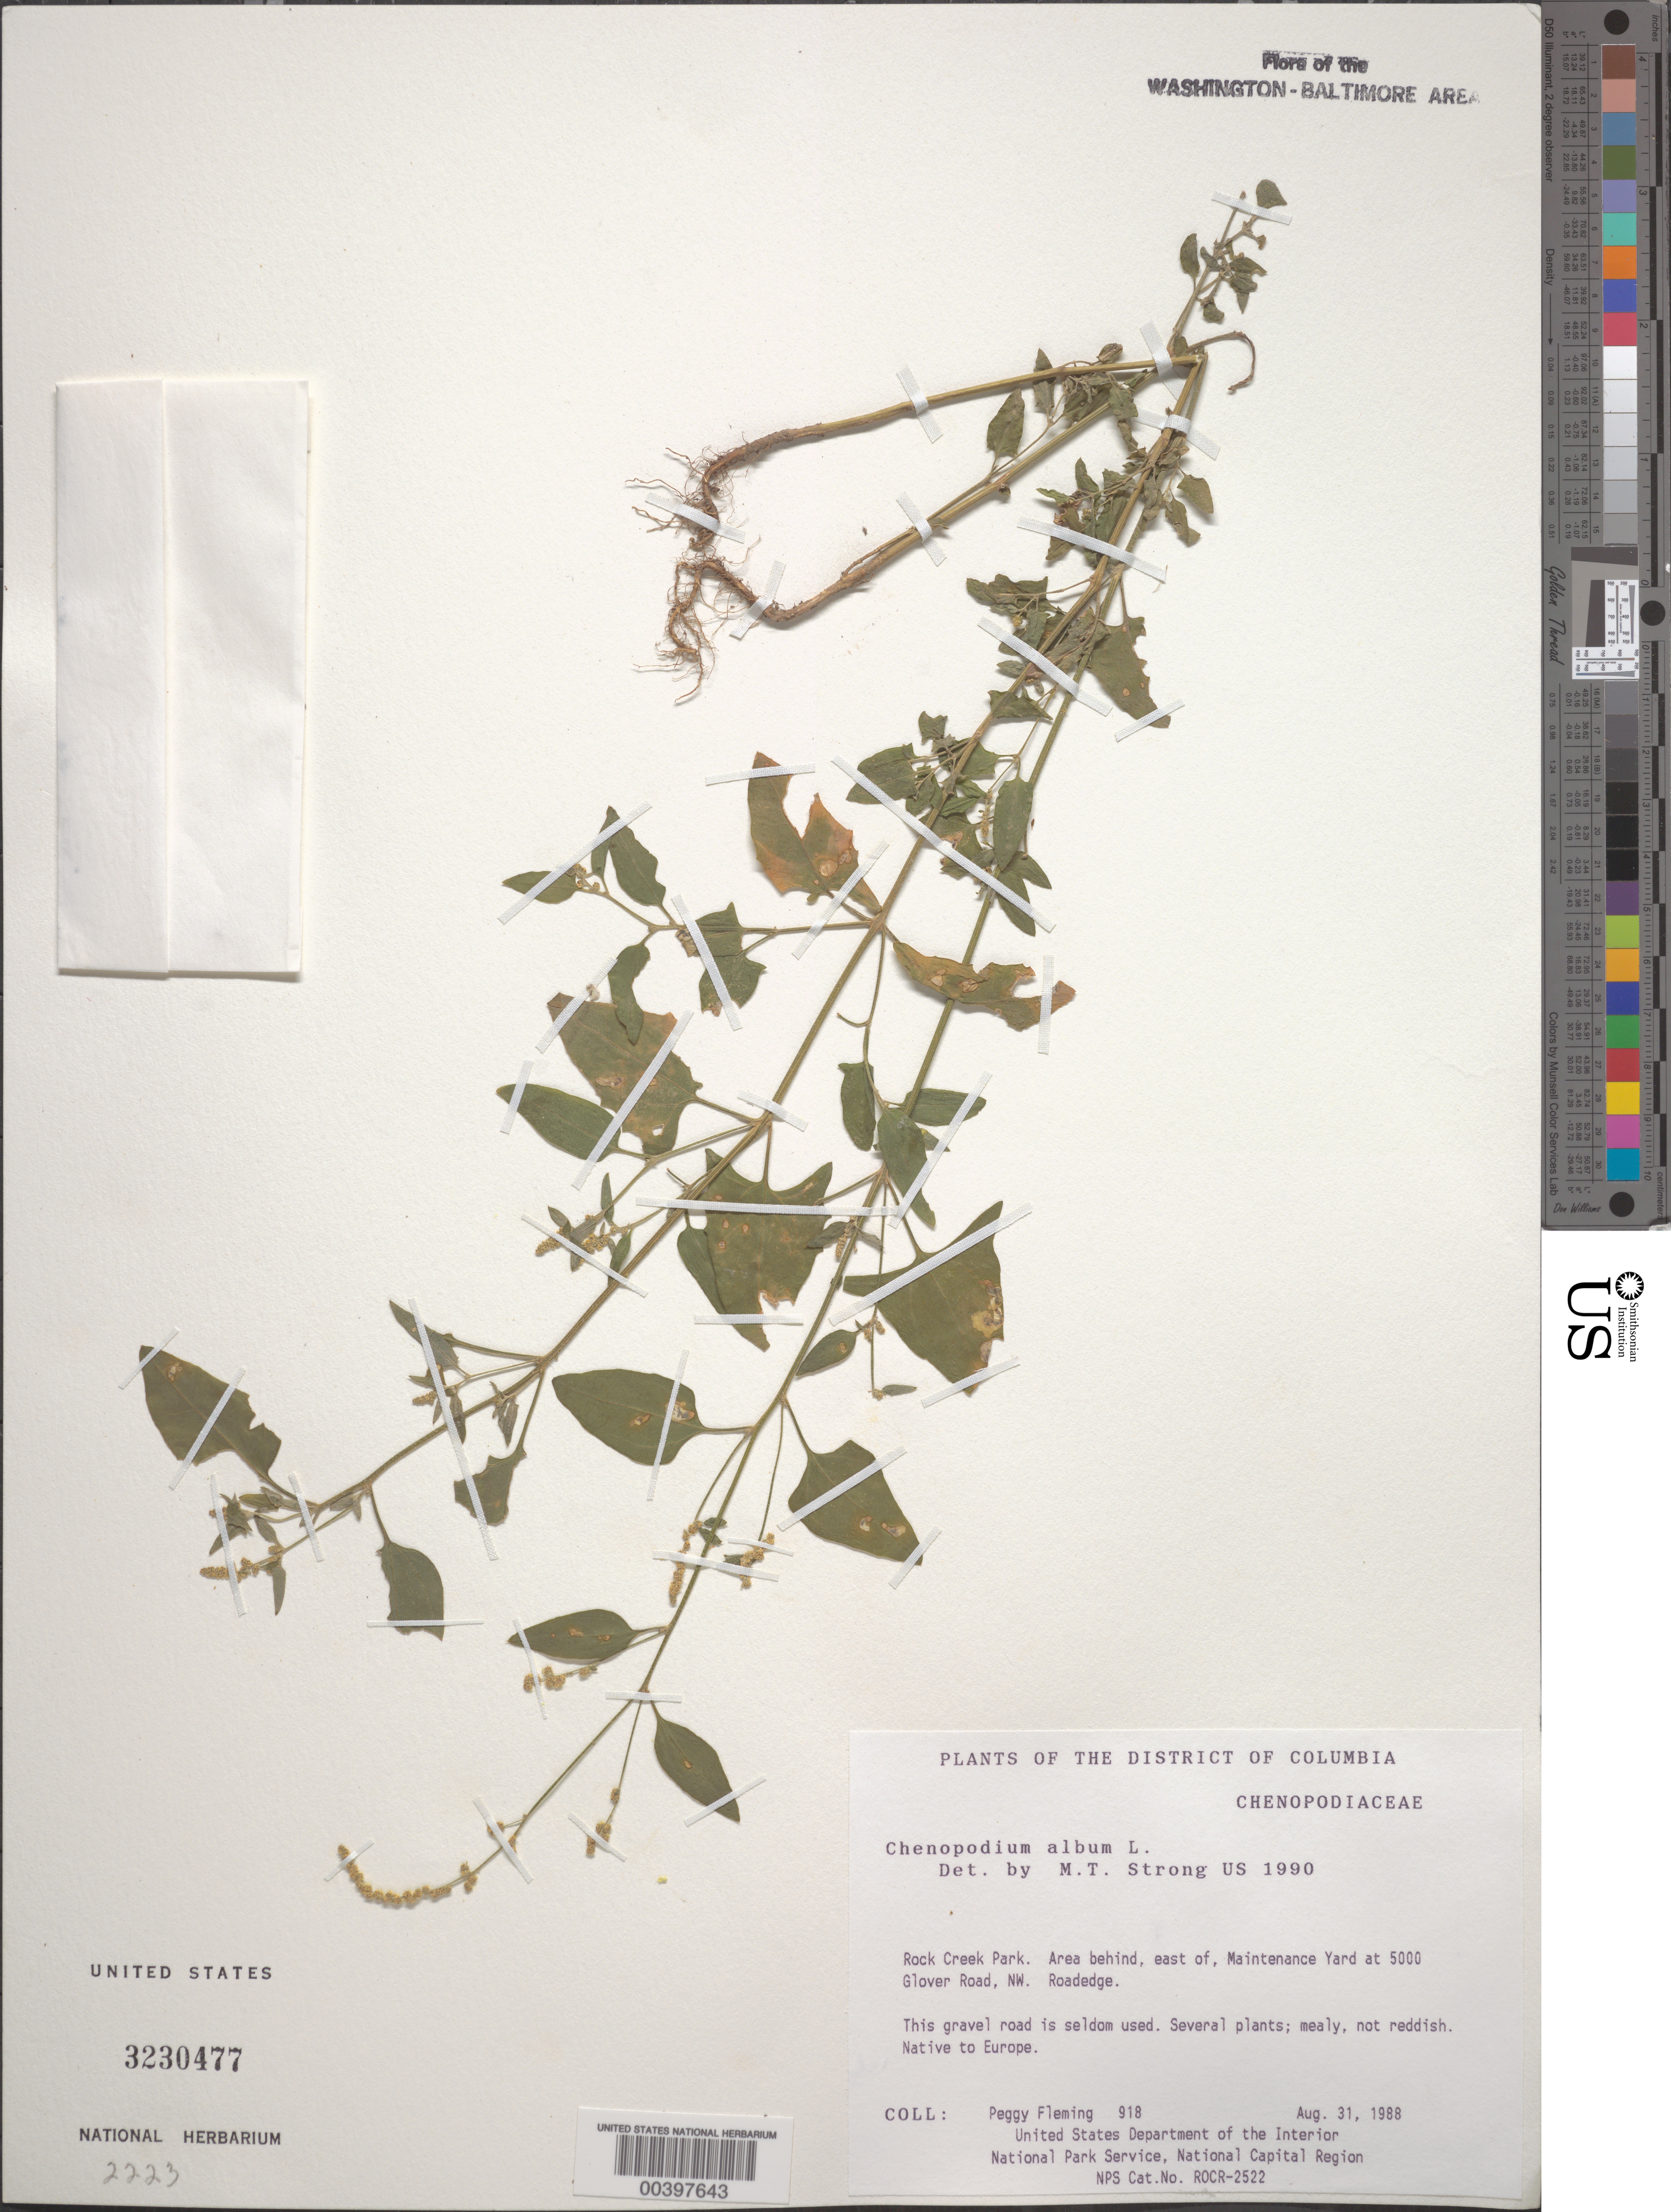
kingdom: Plantae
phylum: Tracheophyta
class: Magnoliopsida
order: Caryophyllales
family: Amaranthaceae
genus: Chenopodium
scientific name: Chenopodium album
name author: L.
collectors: P. Fleming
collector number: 918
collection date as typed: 31 Aug 1988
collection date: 1988-08-31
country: United States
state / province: District of Columbia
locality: Rock Creek Park, area behind, E of maintenance yard at 5000 Glover Road, NW Rock Creek Park & vicinity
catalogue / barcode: US 3230477